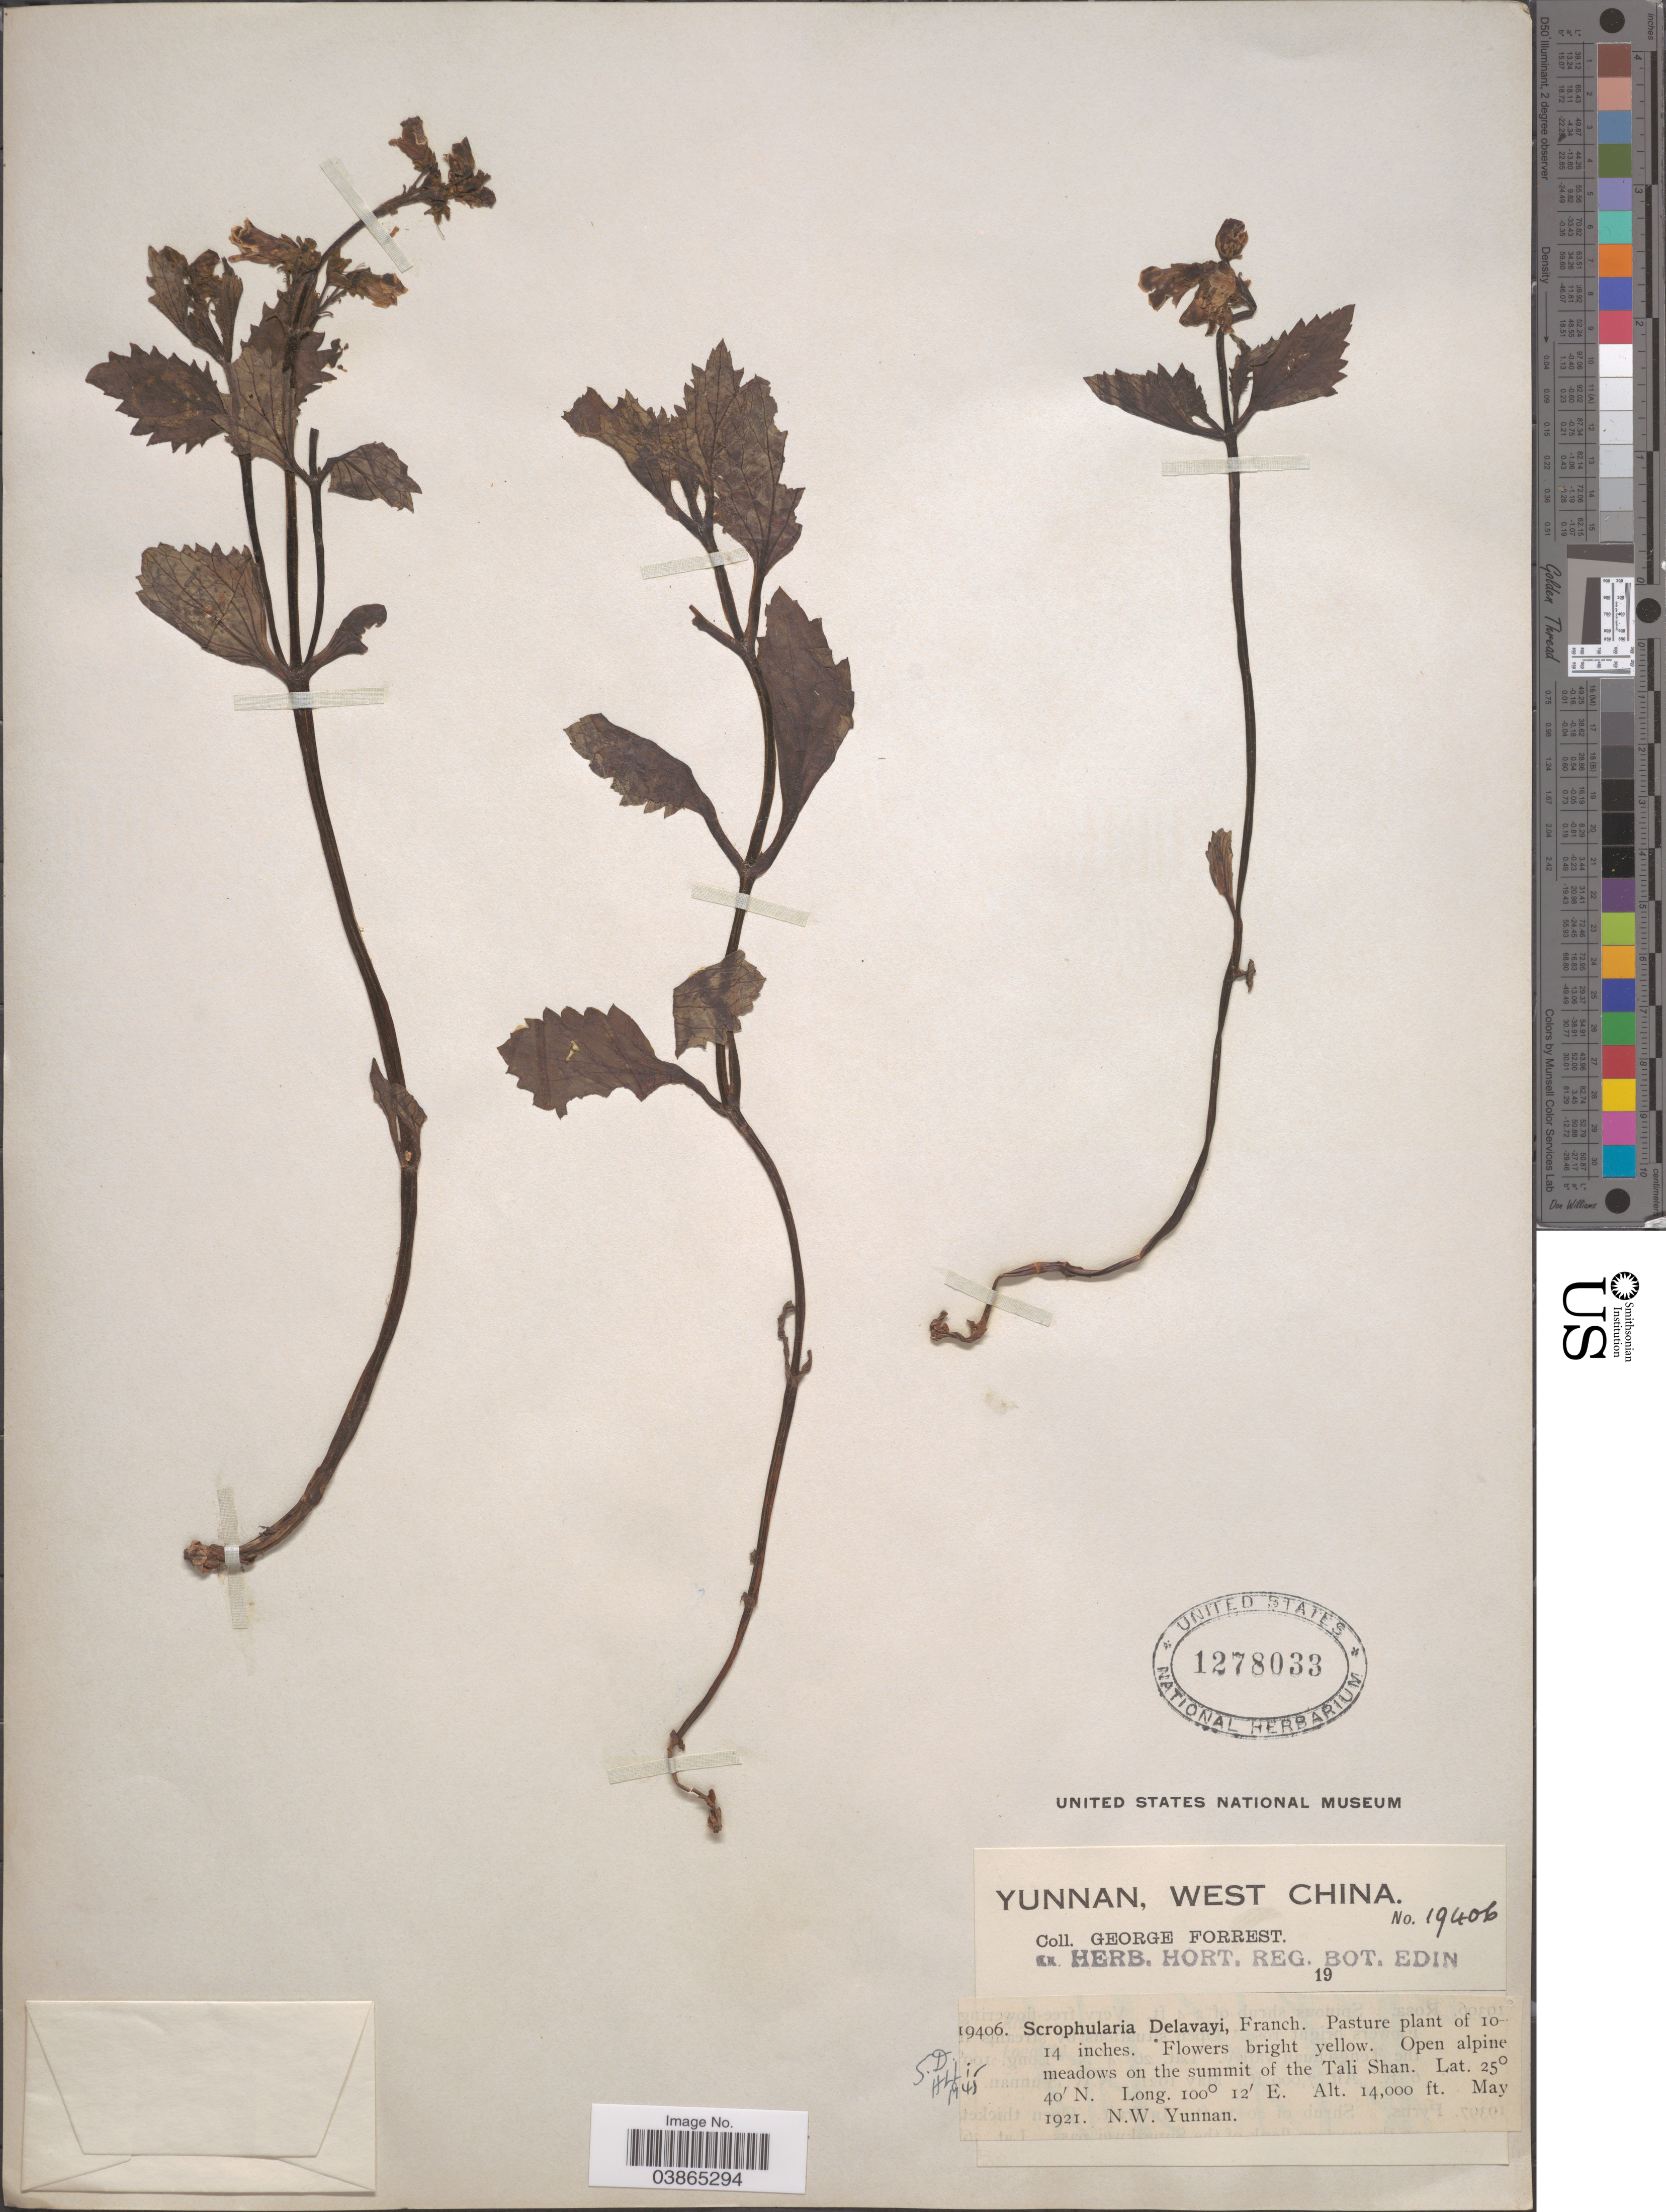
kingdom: Plantae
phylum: Tracheophyta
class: Magnoliopsida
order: Lamiales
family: Scrophulariaceae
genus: Scrophularia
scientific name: Scrophularia delavayi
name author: Franch.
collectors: G. Forrest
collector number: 19406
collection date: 1921-05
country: China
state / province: Yunnan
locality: West China. Open alpine meadows on the summit of the Tali Shan. N. W. Yunnan.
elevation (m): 4267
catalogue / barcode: US 1278033